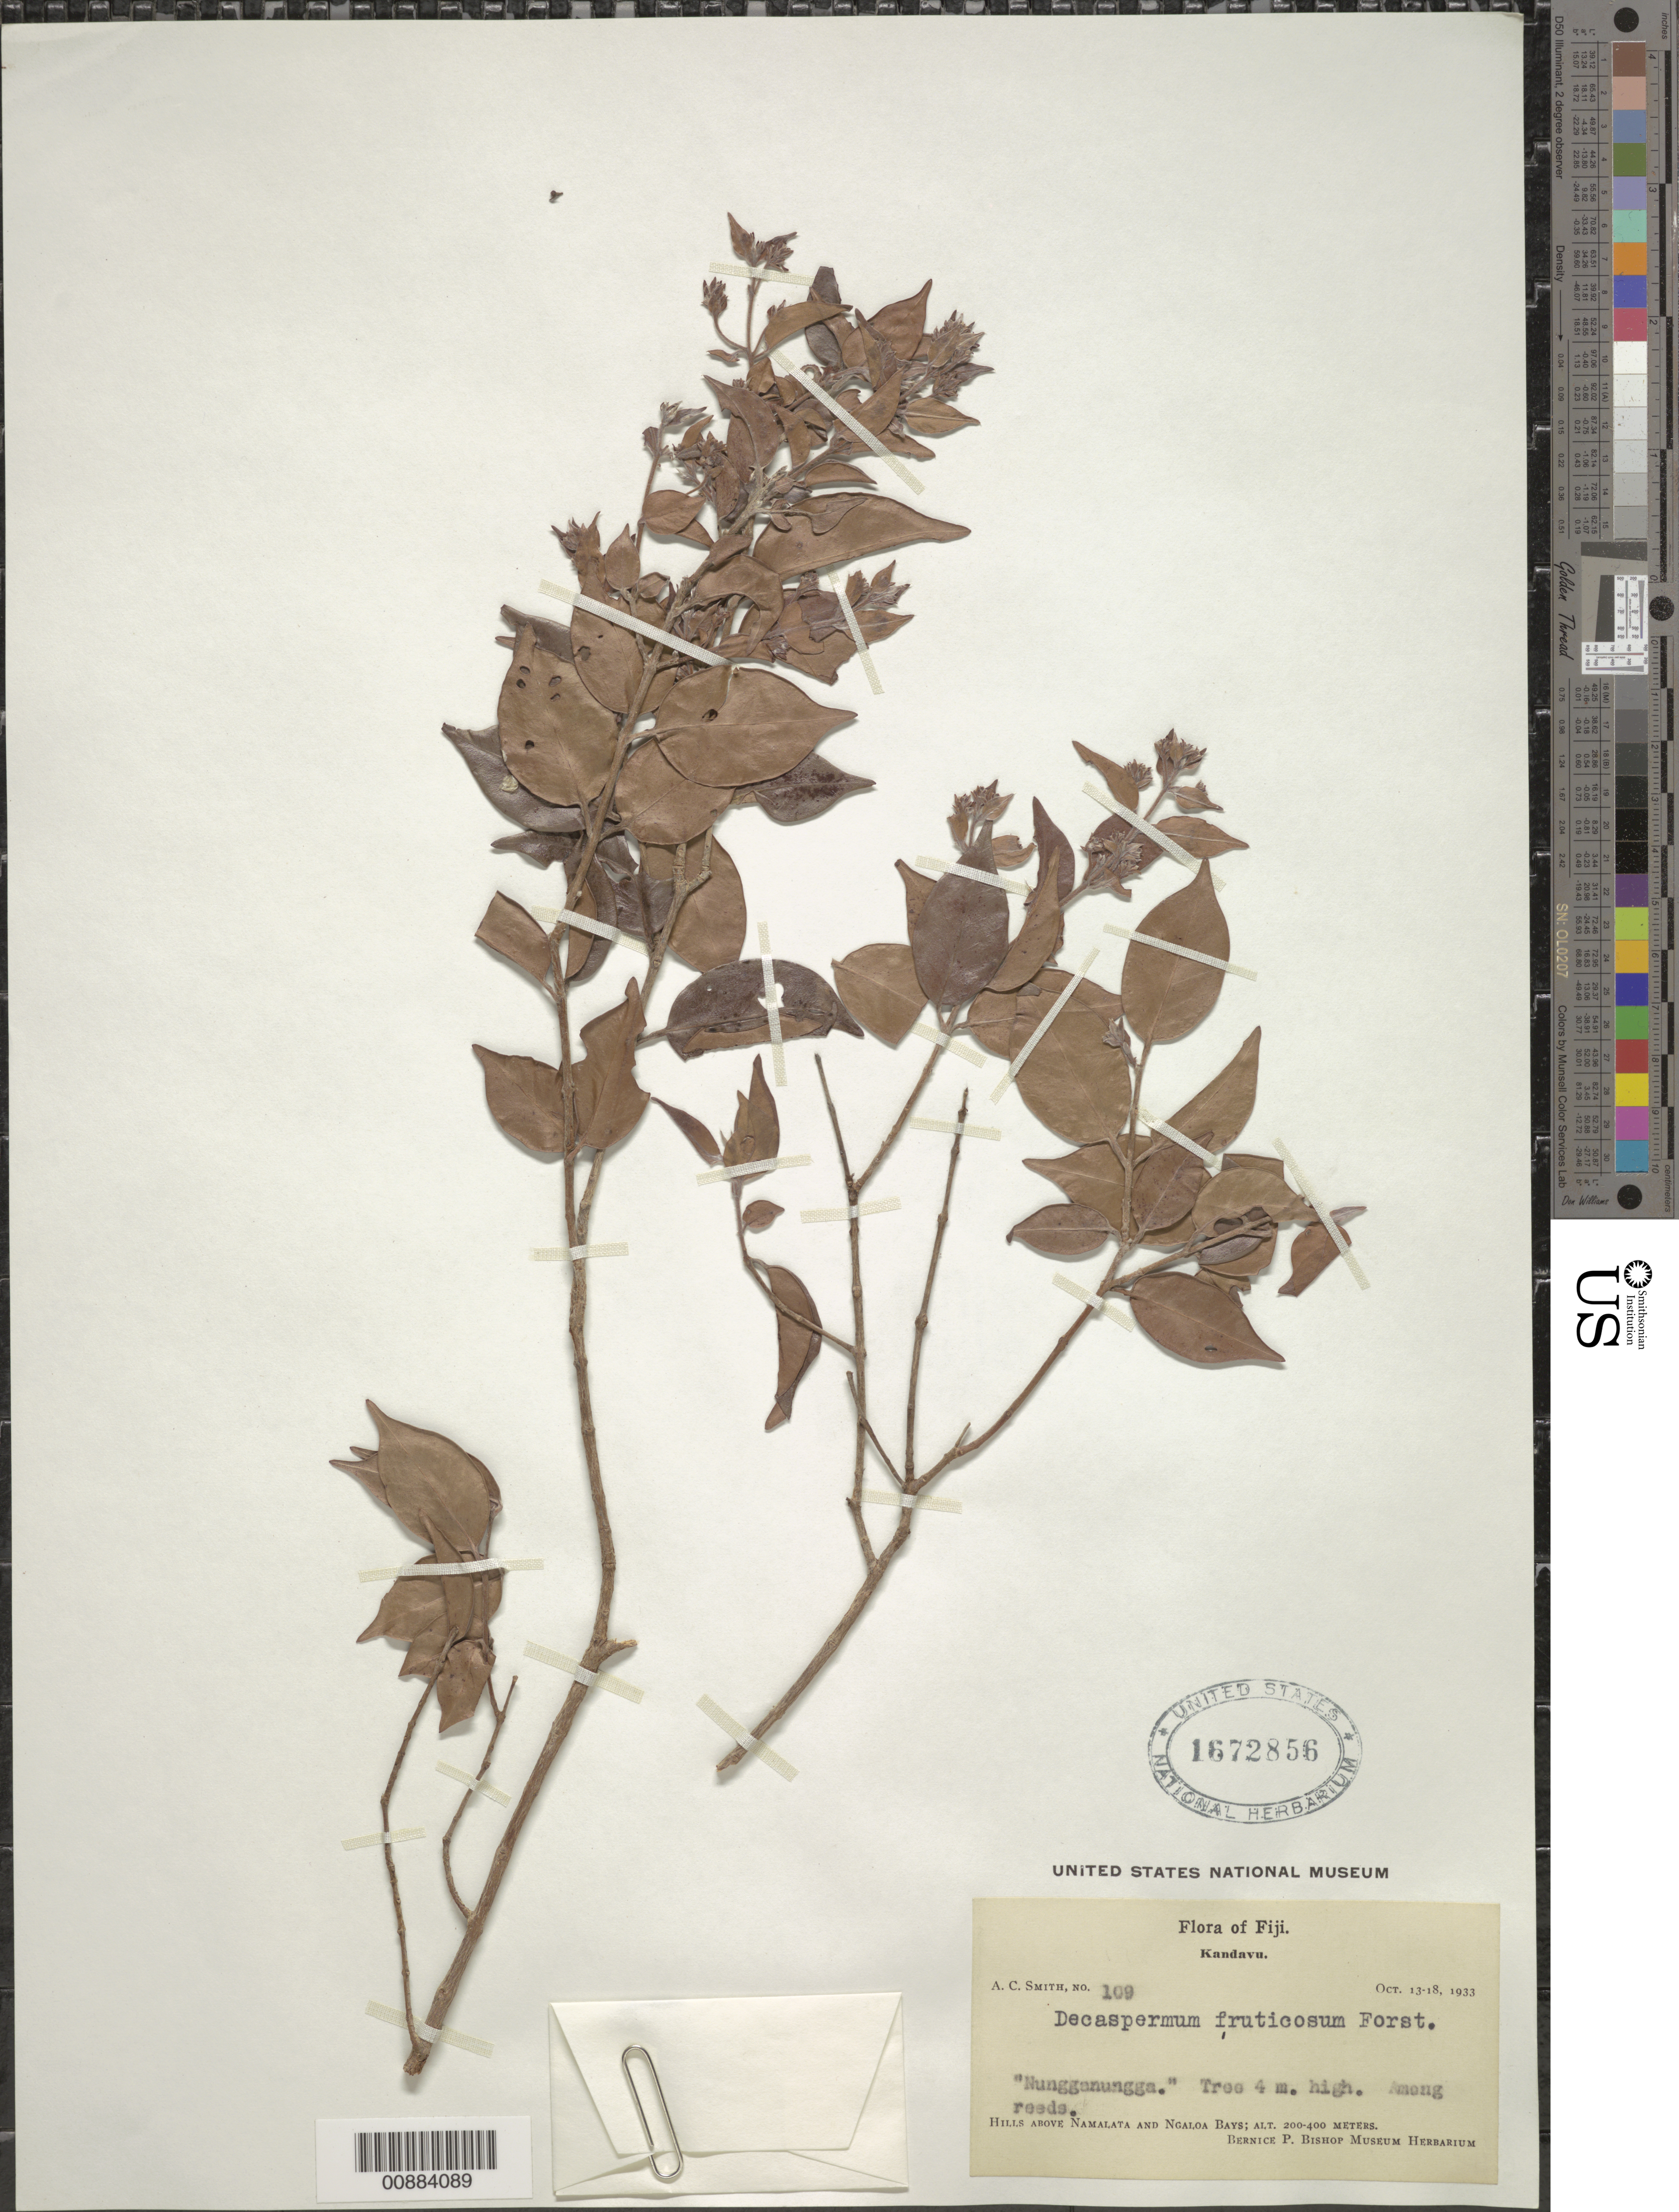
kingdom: Plantae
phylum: Tracheophyta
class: Magnoliopsida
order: Myrtales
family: Myrtaceae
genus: Decaspermum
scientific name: Decaspermum vitiense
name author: (A. Gray) Nied.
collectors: C. A. Smith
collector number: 109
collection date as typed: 13 Oct 1933 to 18 Oct 1933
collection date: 1933-10-13/1933-10-18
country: Fiji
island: Kadavu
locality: Kandavu: hills above Namalata and Ngaloa Bays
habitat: among reeds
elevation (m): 61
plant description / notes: cited by A.J. Scott, Kew Bull. 34(1): 65. 1979.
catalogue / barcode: US 1672856